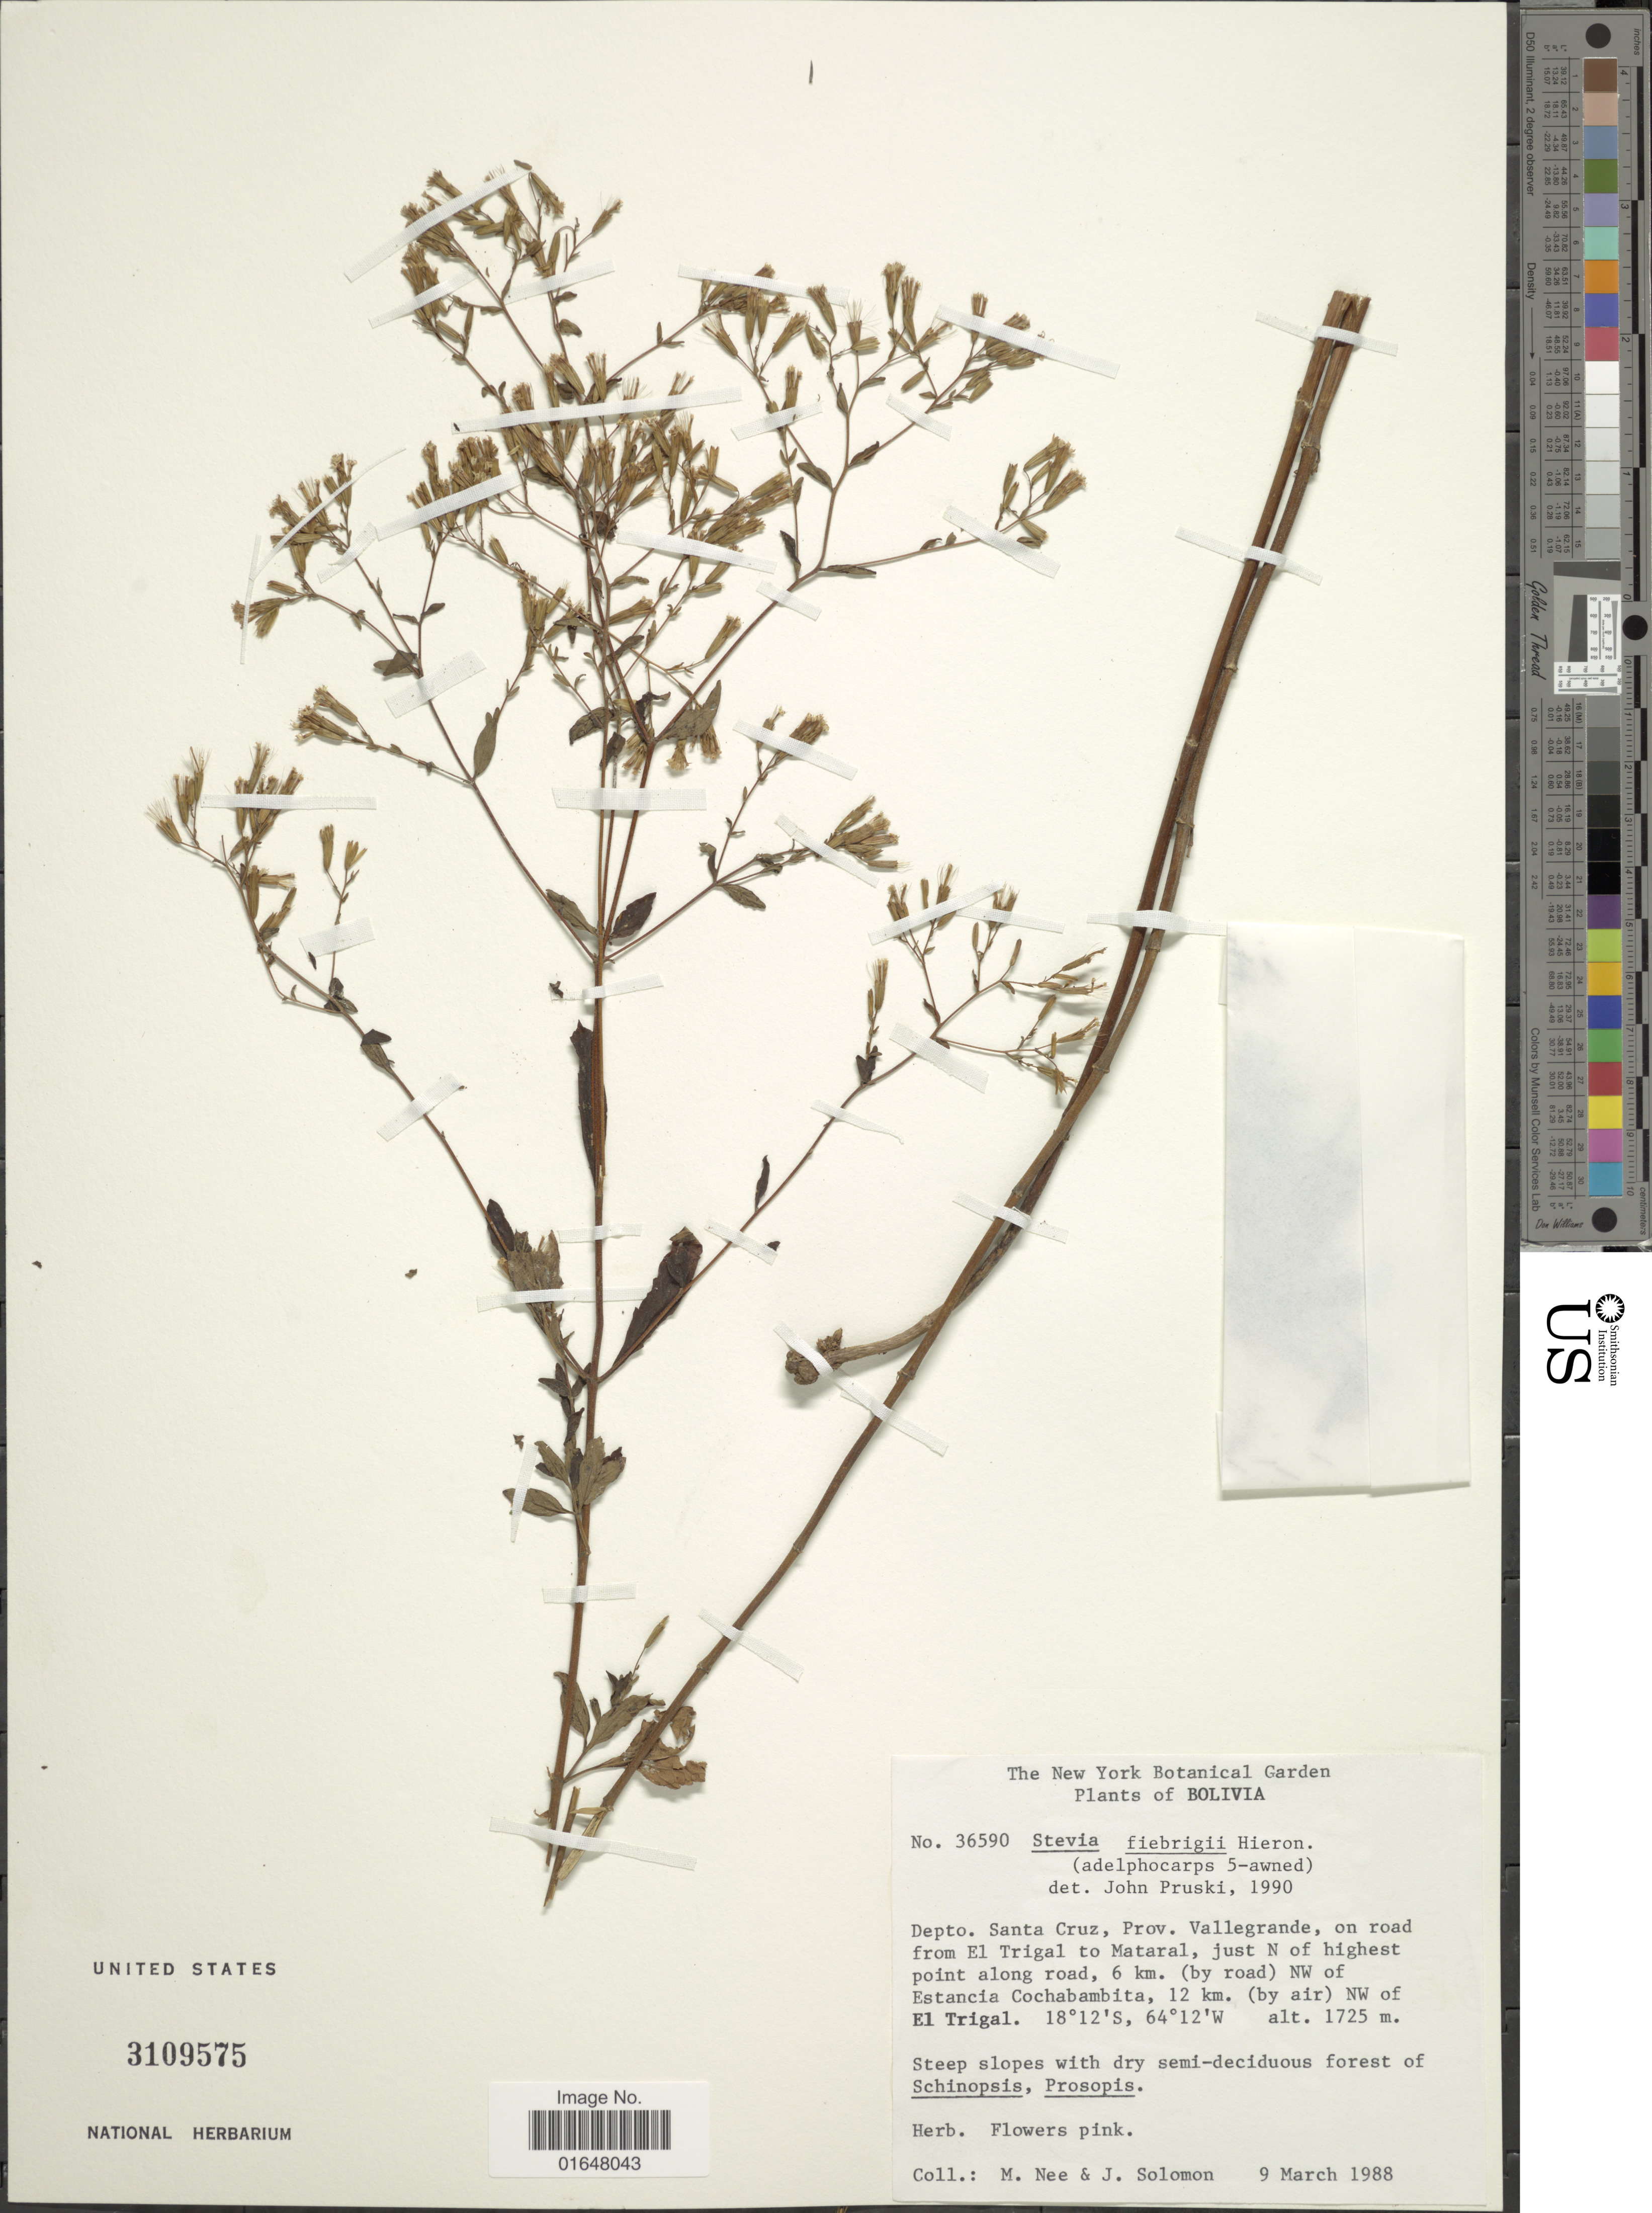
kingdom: Plantae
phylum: Tracheophyta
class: Magnoliopsida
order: Asterales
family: Asteraceae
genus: Stevia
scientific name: Stevia fiebrigii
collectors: M. Nee & J. Solomon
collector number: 36590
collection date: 1988-03-09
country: Bolivia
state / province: Santa Cruz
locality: Prov. Vallegrande, on road from El Trigal to Mataral,just N of highest point along road, 6 km (by road) NW of Estancia Cochabambita, 12 km (by air) NW of El Trigal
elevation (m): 1725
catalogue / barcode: US 3109575